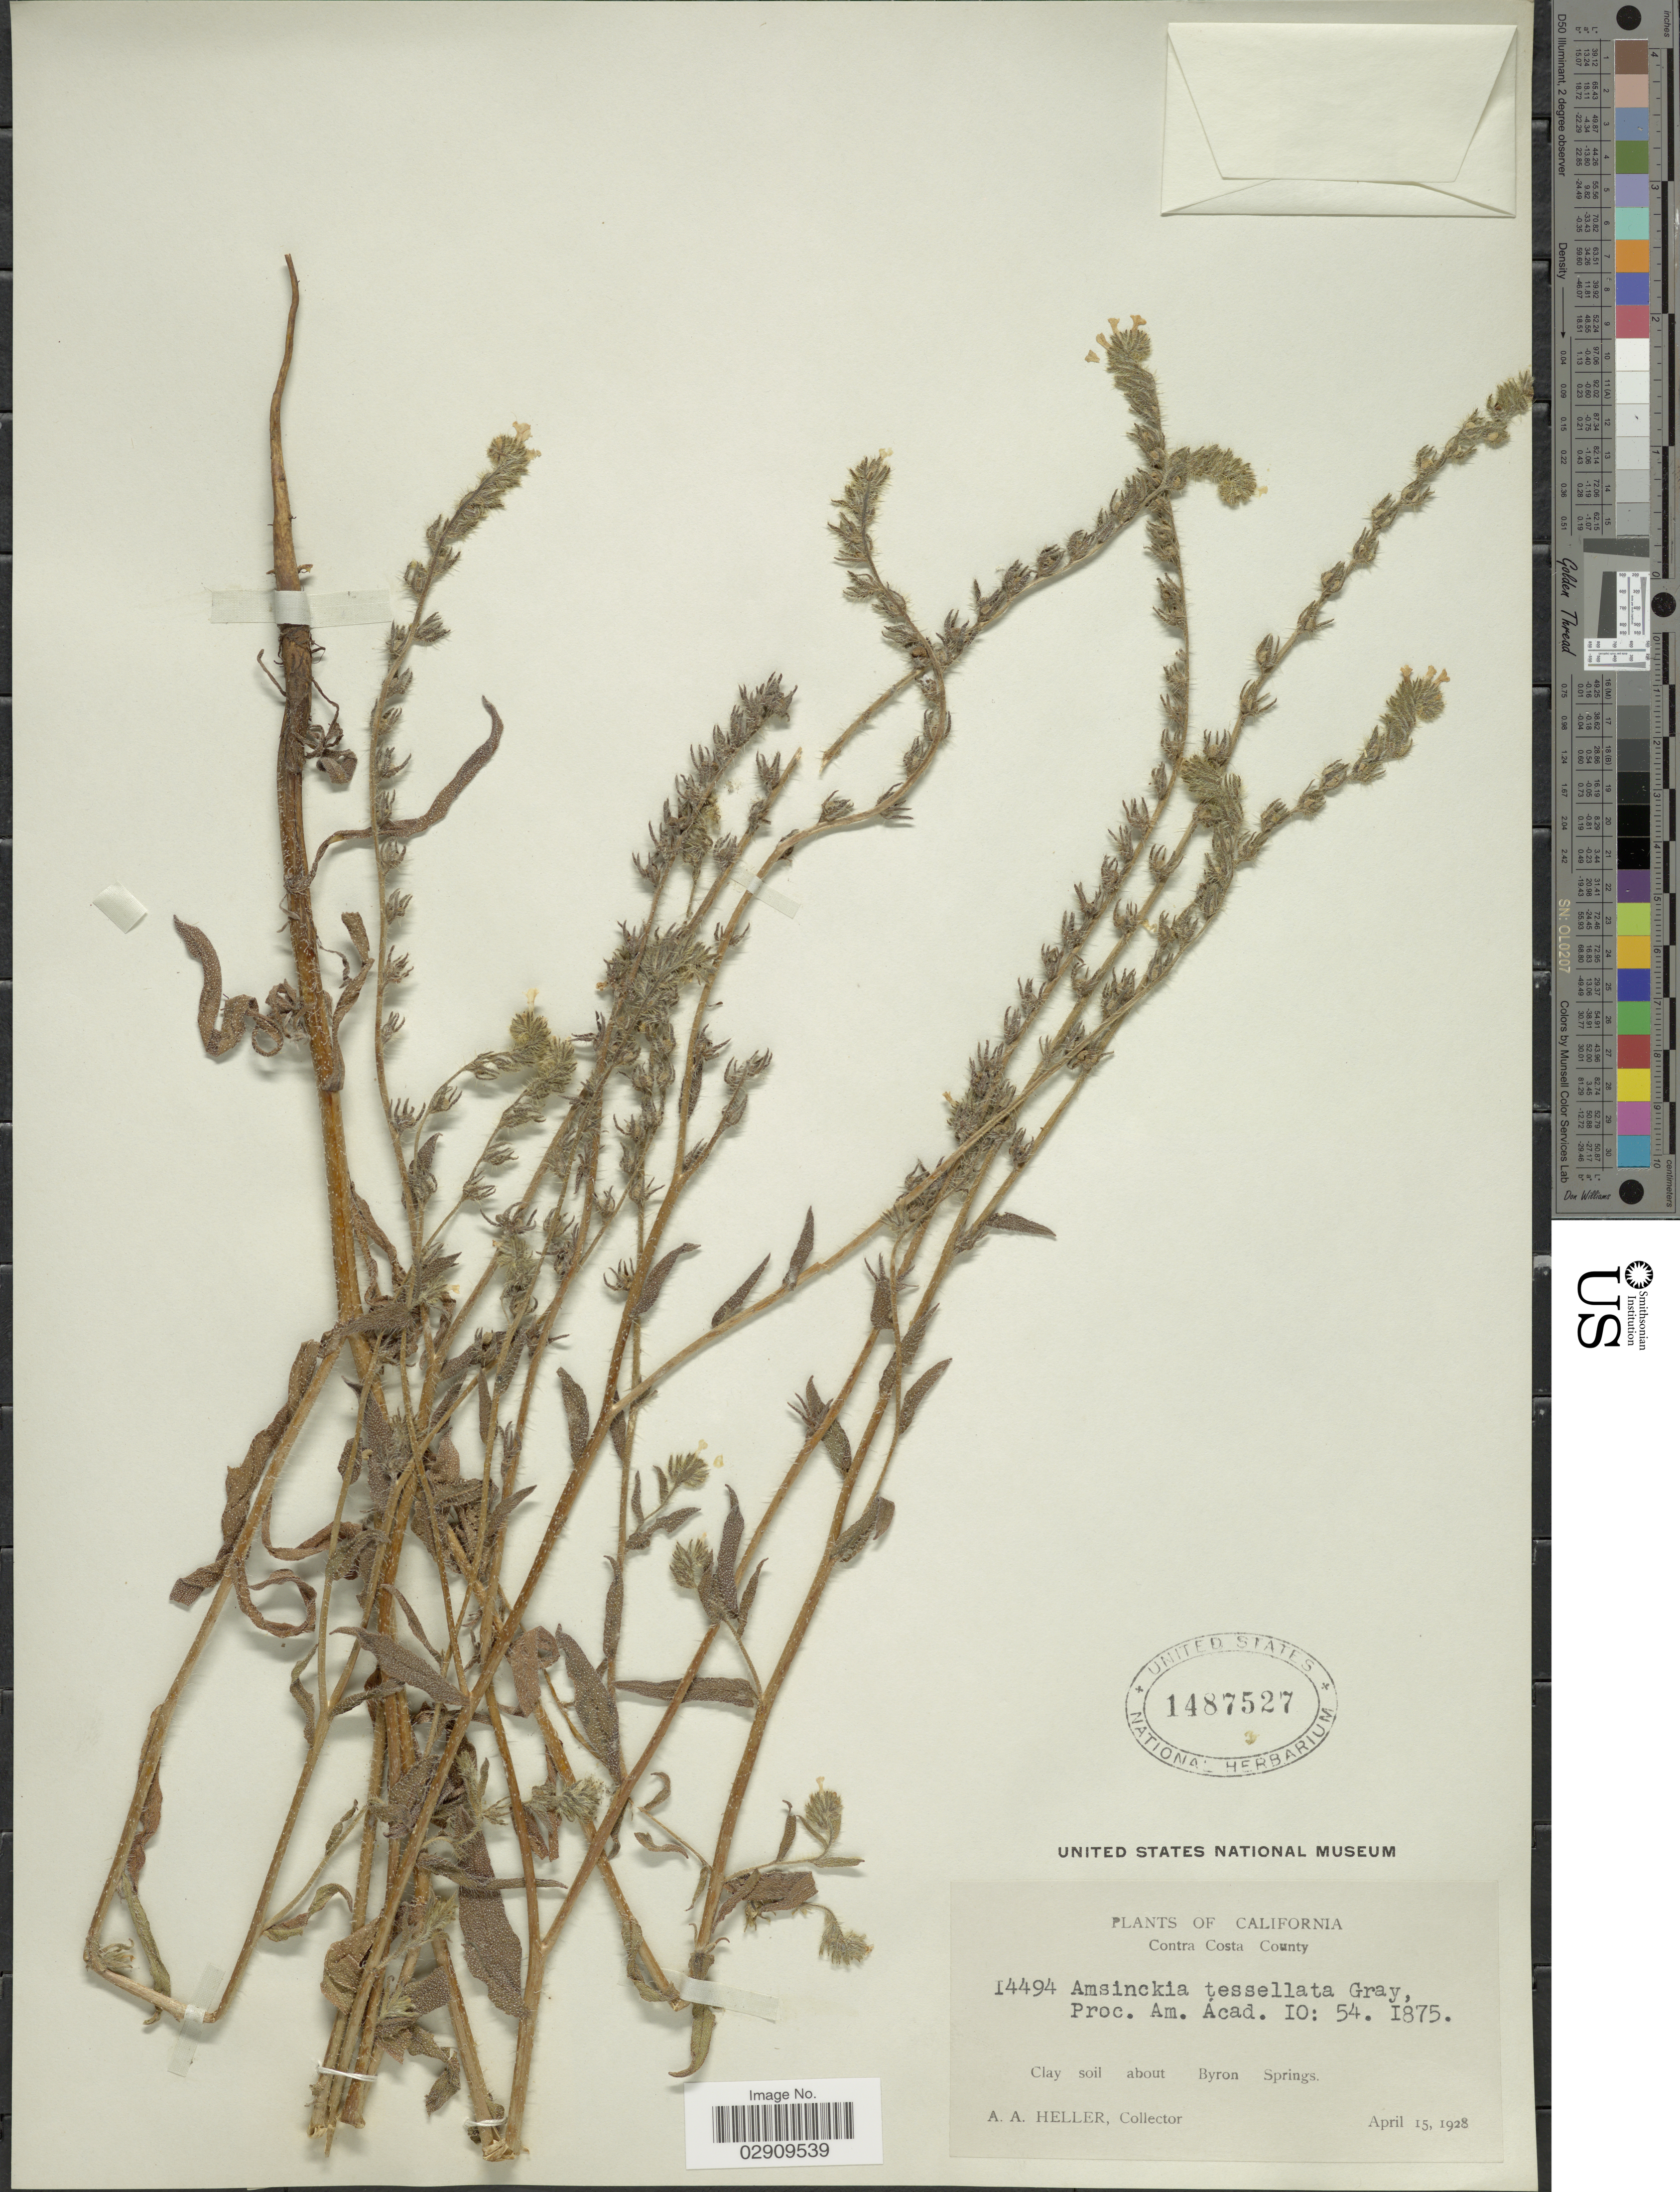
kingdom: Plantae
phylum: Tracheophyta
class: Magnoliopsida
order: Boraginales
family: Boraginaceae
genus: Amsinckia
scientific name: Amsinckia tessellata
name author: A. Gray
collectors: A. A. Heller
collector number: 14494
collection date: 1928-04-15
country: United States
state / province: California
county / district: Contra Costa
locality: Contra Costa County. Clay soil about Byron Springs.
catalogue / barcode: US 1487527